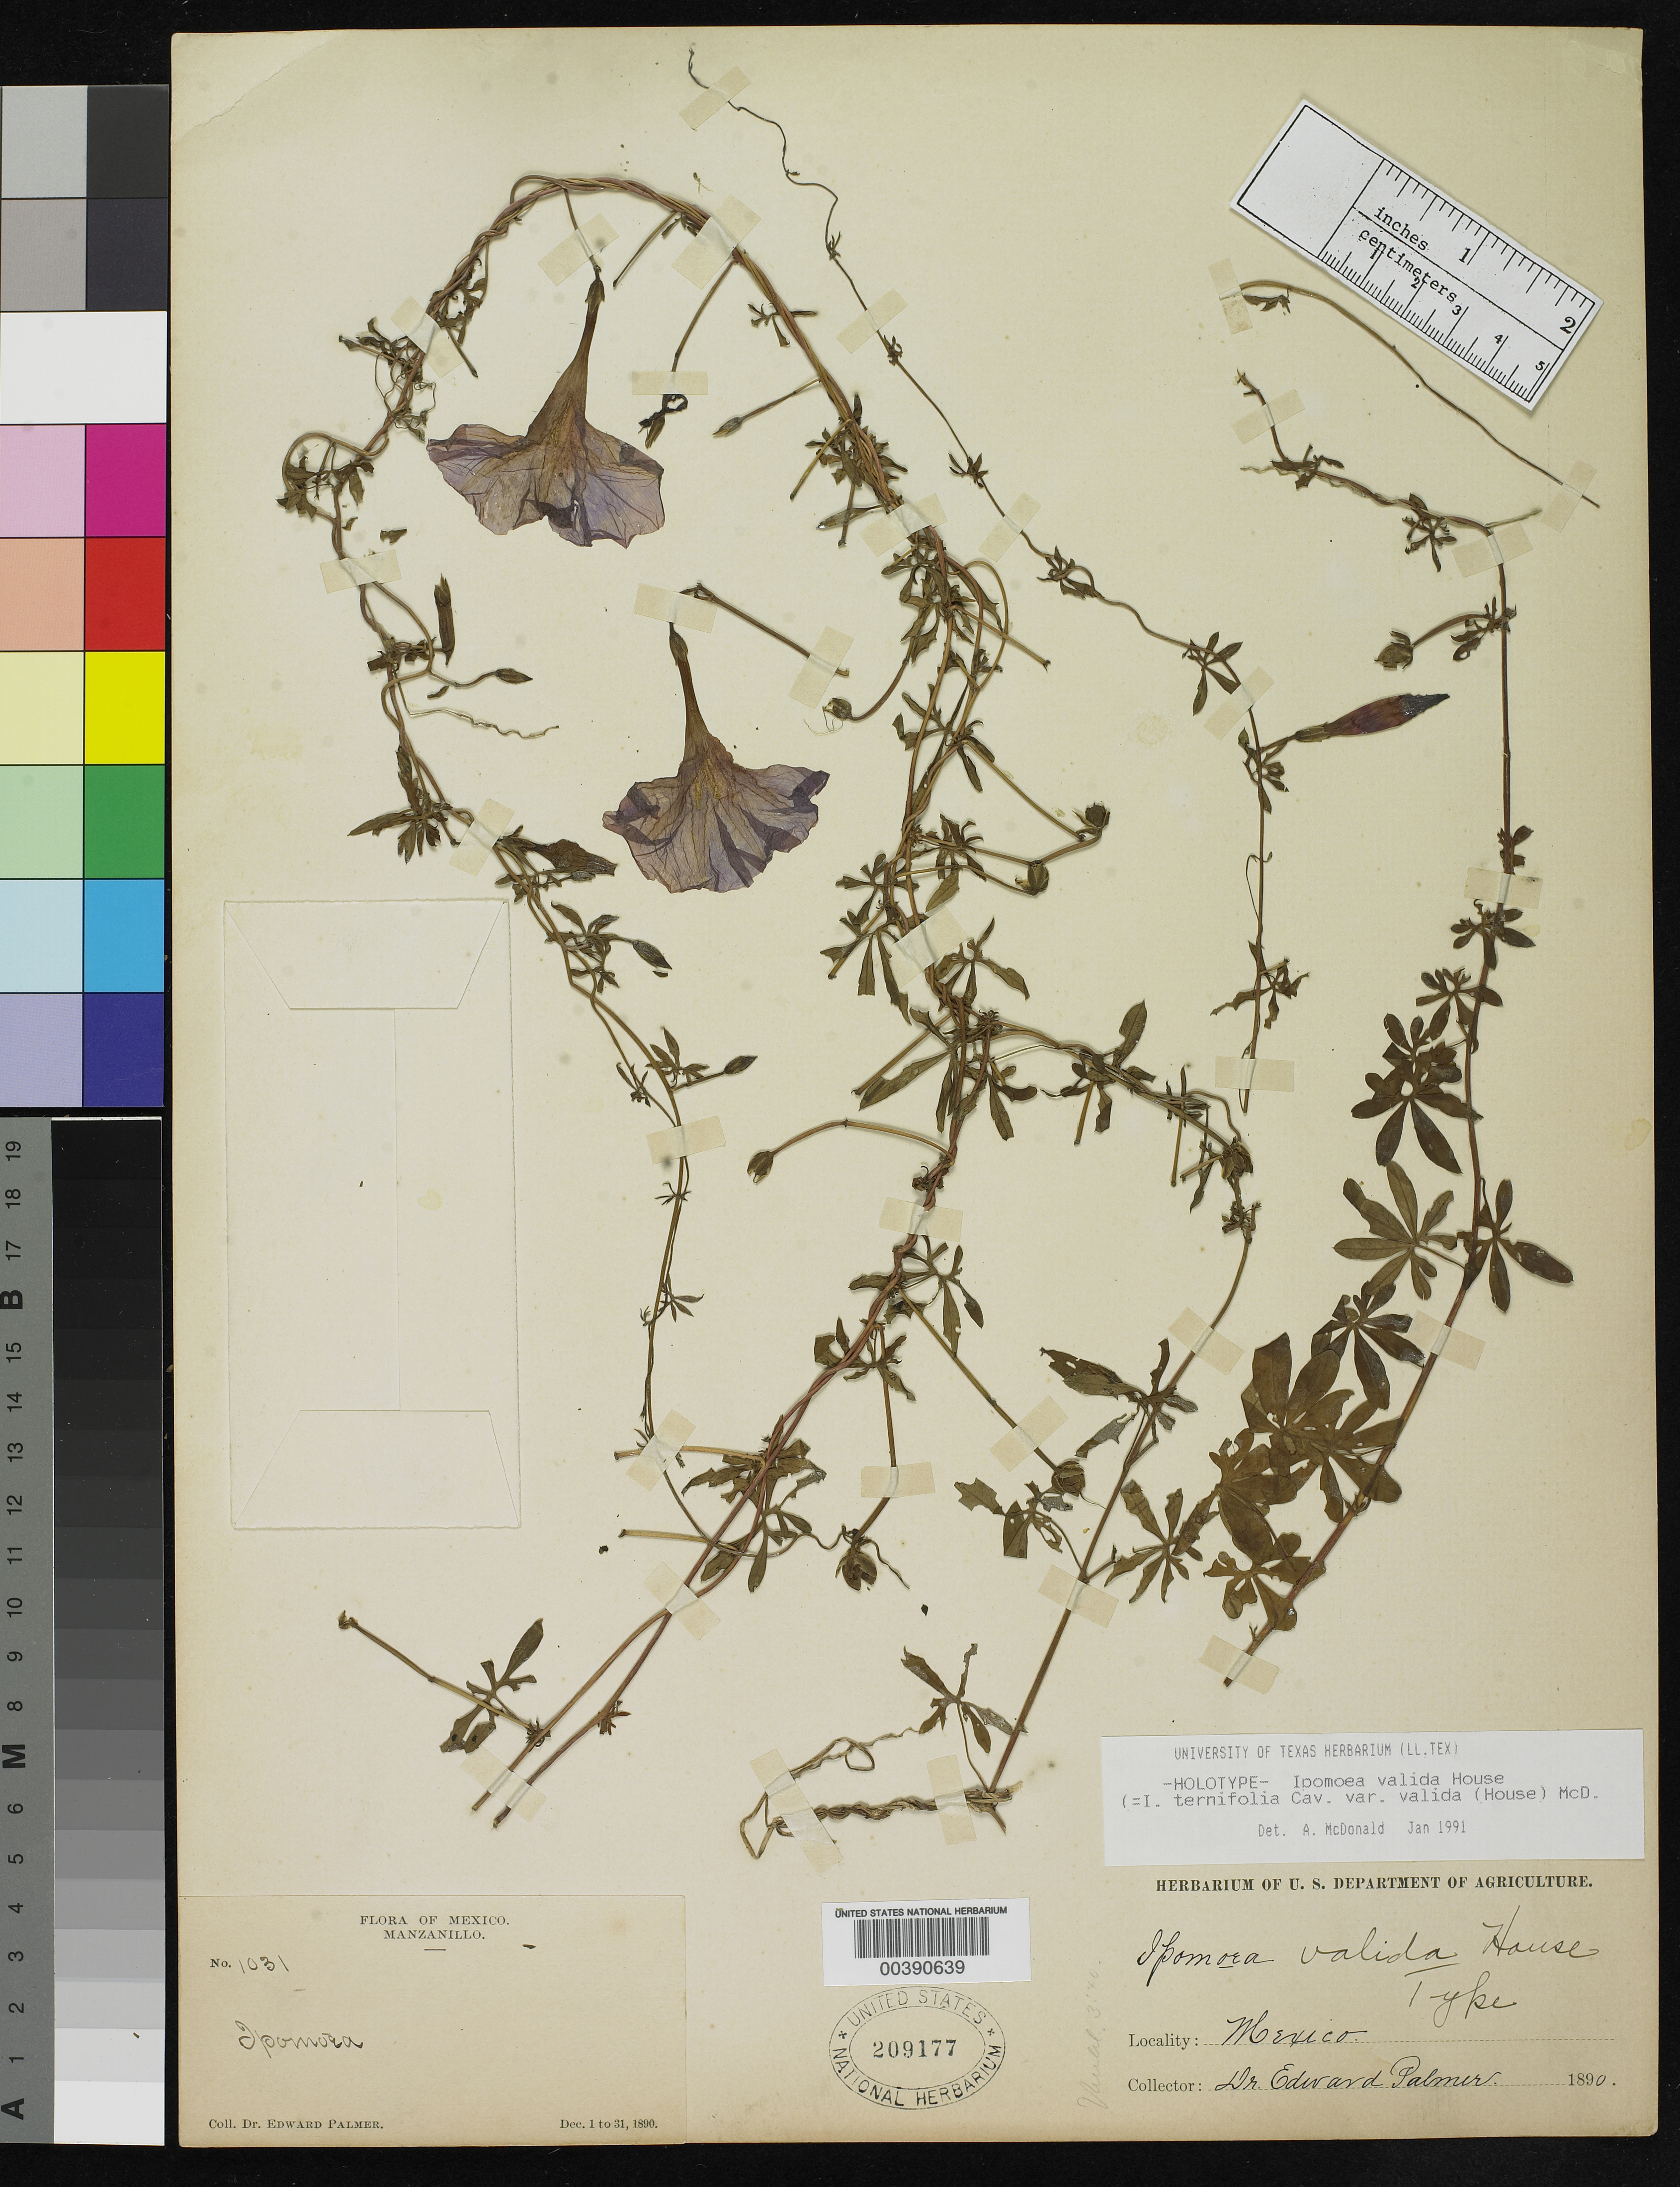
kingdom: Plantae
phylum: Tracheophyta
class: Magnoliopsida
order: Solanales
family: Convolvulaceae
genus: Ipomoea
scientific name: Ipomoea valida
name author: House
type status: Holotype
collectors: E. Palmer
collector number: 1031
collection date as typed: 01 Dec 1890 to 31 Dec 1890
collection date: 1890-12-01/1890-12-31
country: Mexico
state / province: Colima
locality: Manzanillo.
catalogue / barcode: US 209177